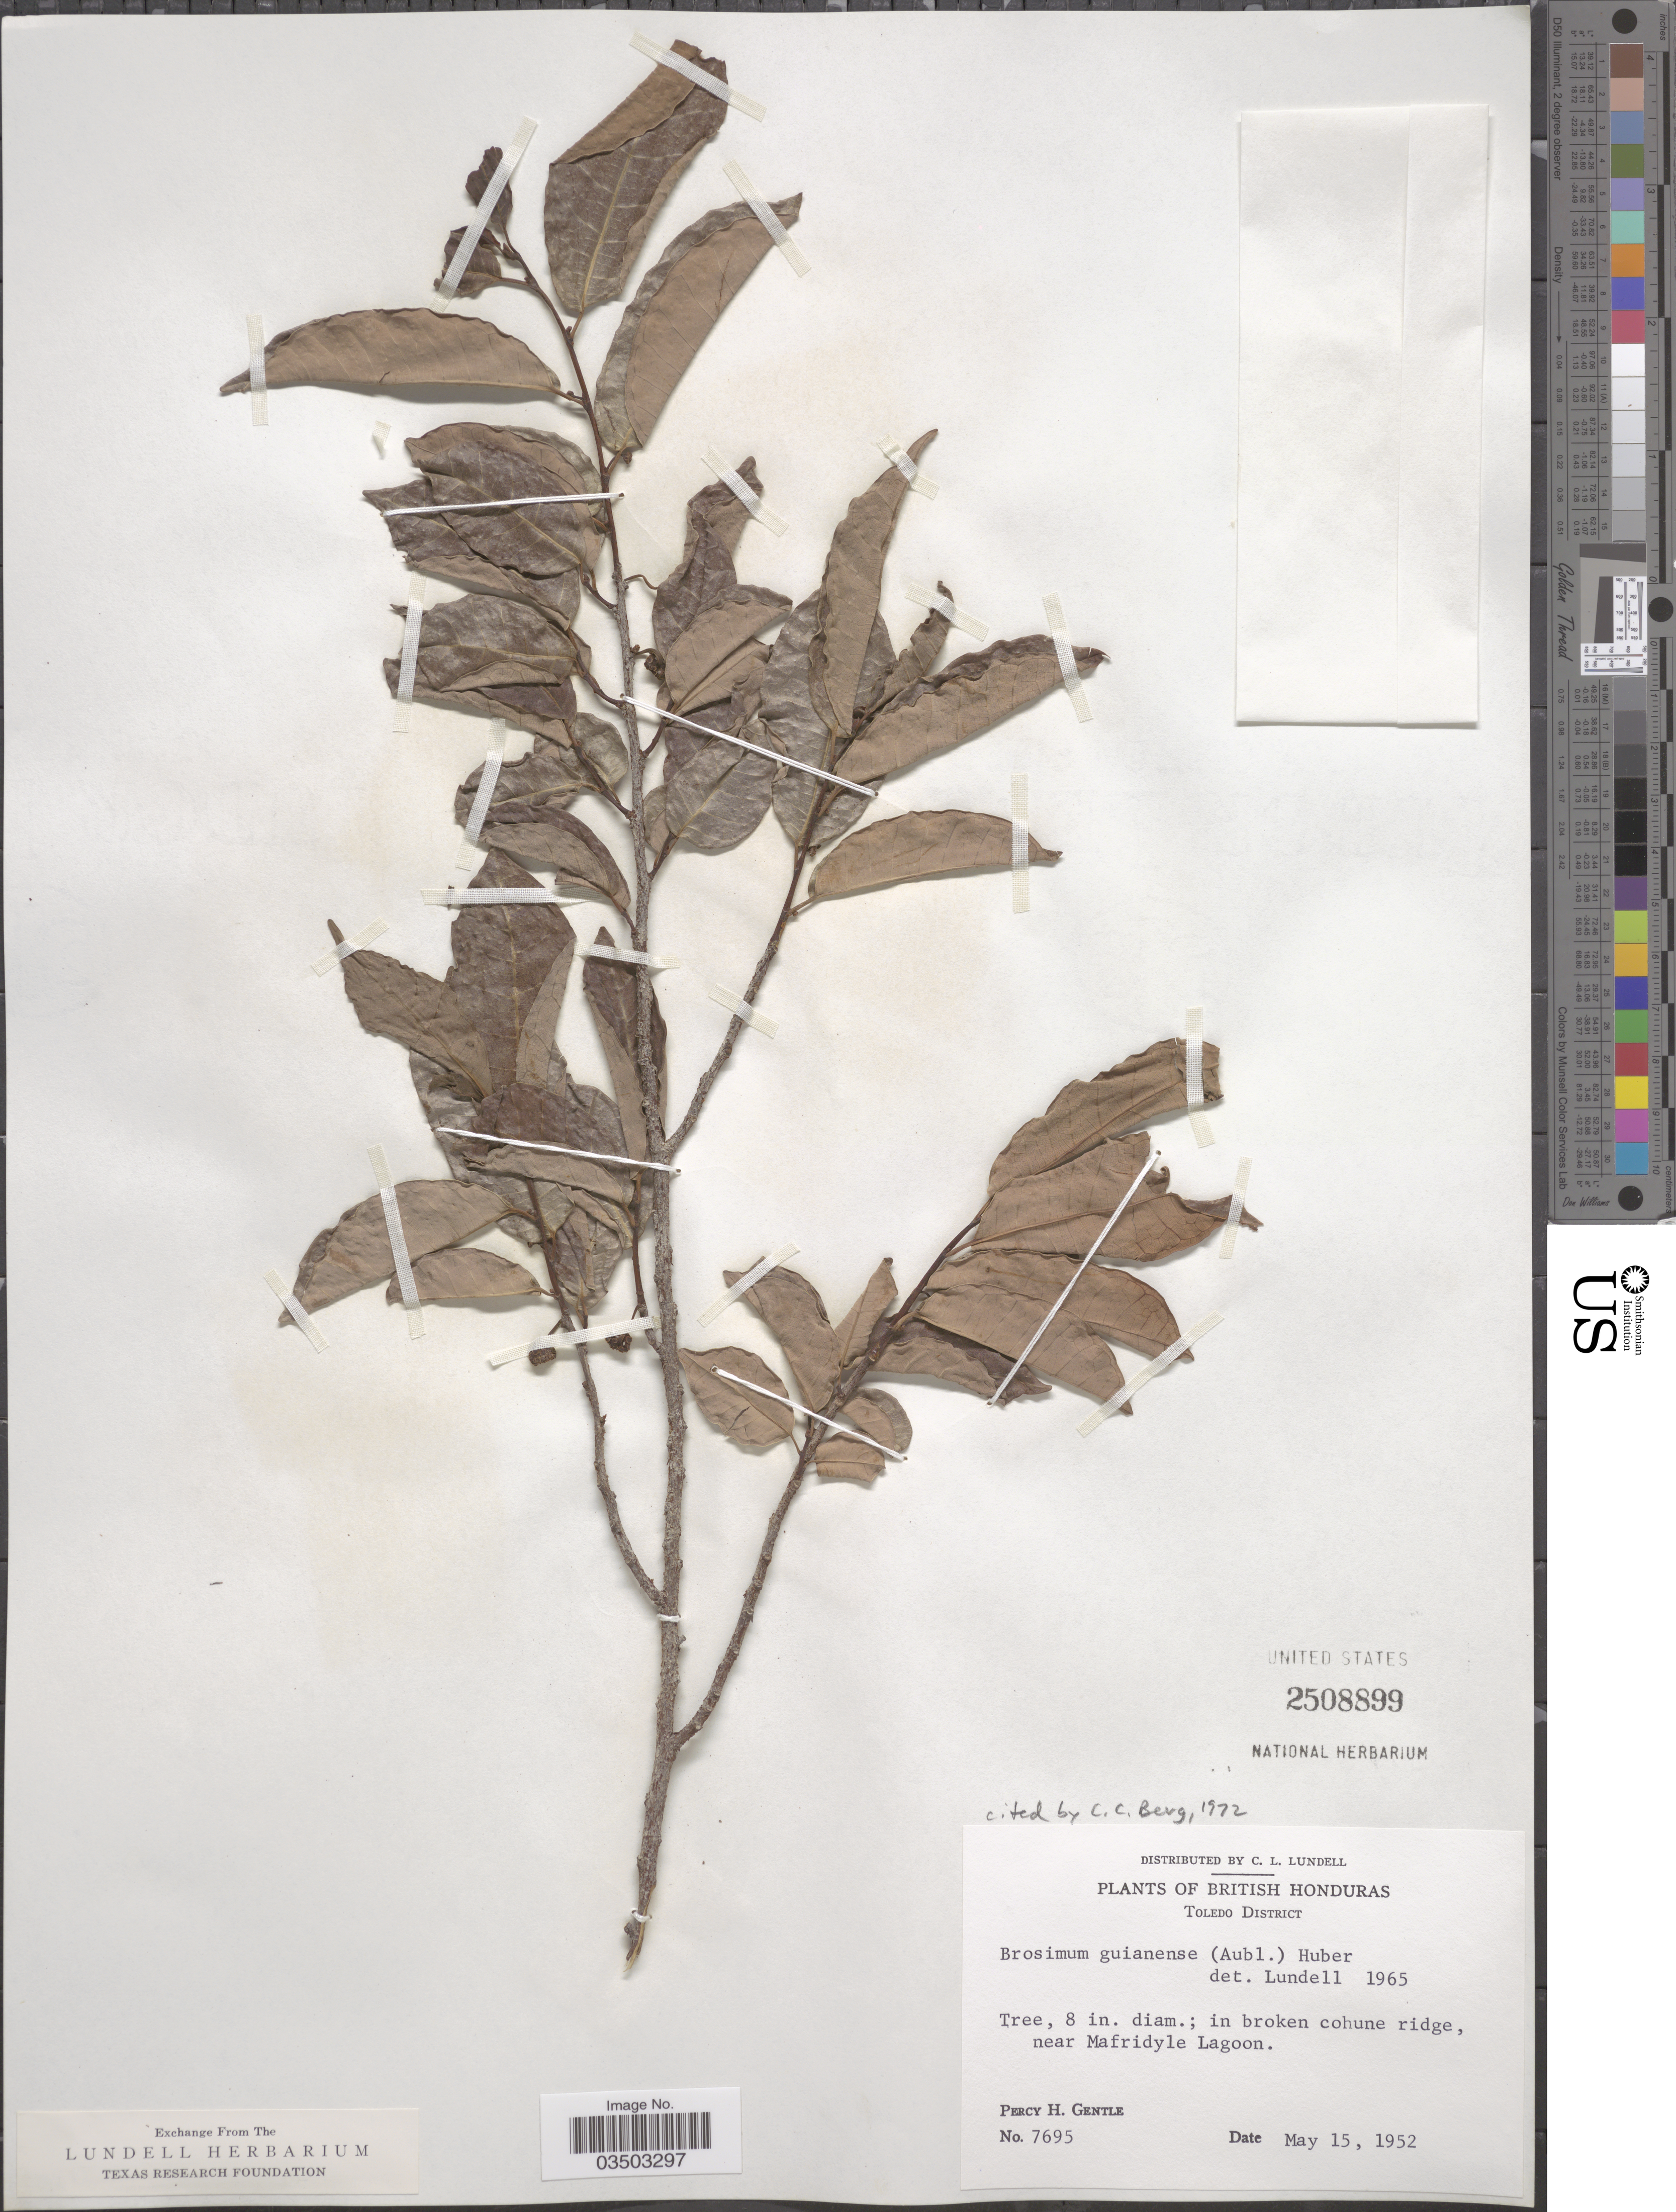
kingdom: Plantae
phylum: Tracheophyta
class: Magnoliopsida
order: Rosales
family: Moraceae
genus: Brosimum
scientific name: Brosimum guianense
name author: (Aubl.) Huber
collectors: P. H. Gentle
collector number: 7695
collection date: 1952-05-15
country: Belize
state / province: Toledo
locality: British Honduras: Toledo District. In broken cohune ridge, near Mafridyle Lagoon.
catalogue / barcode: US 2508899